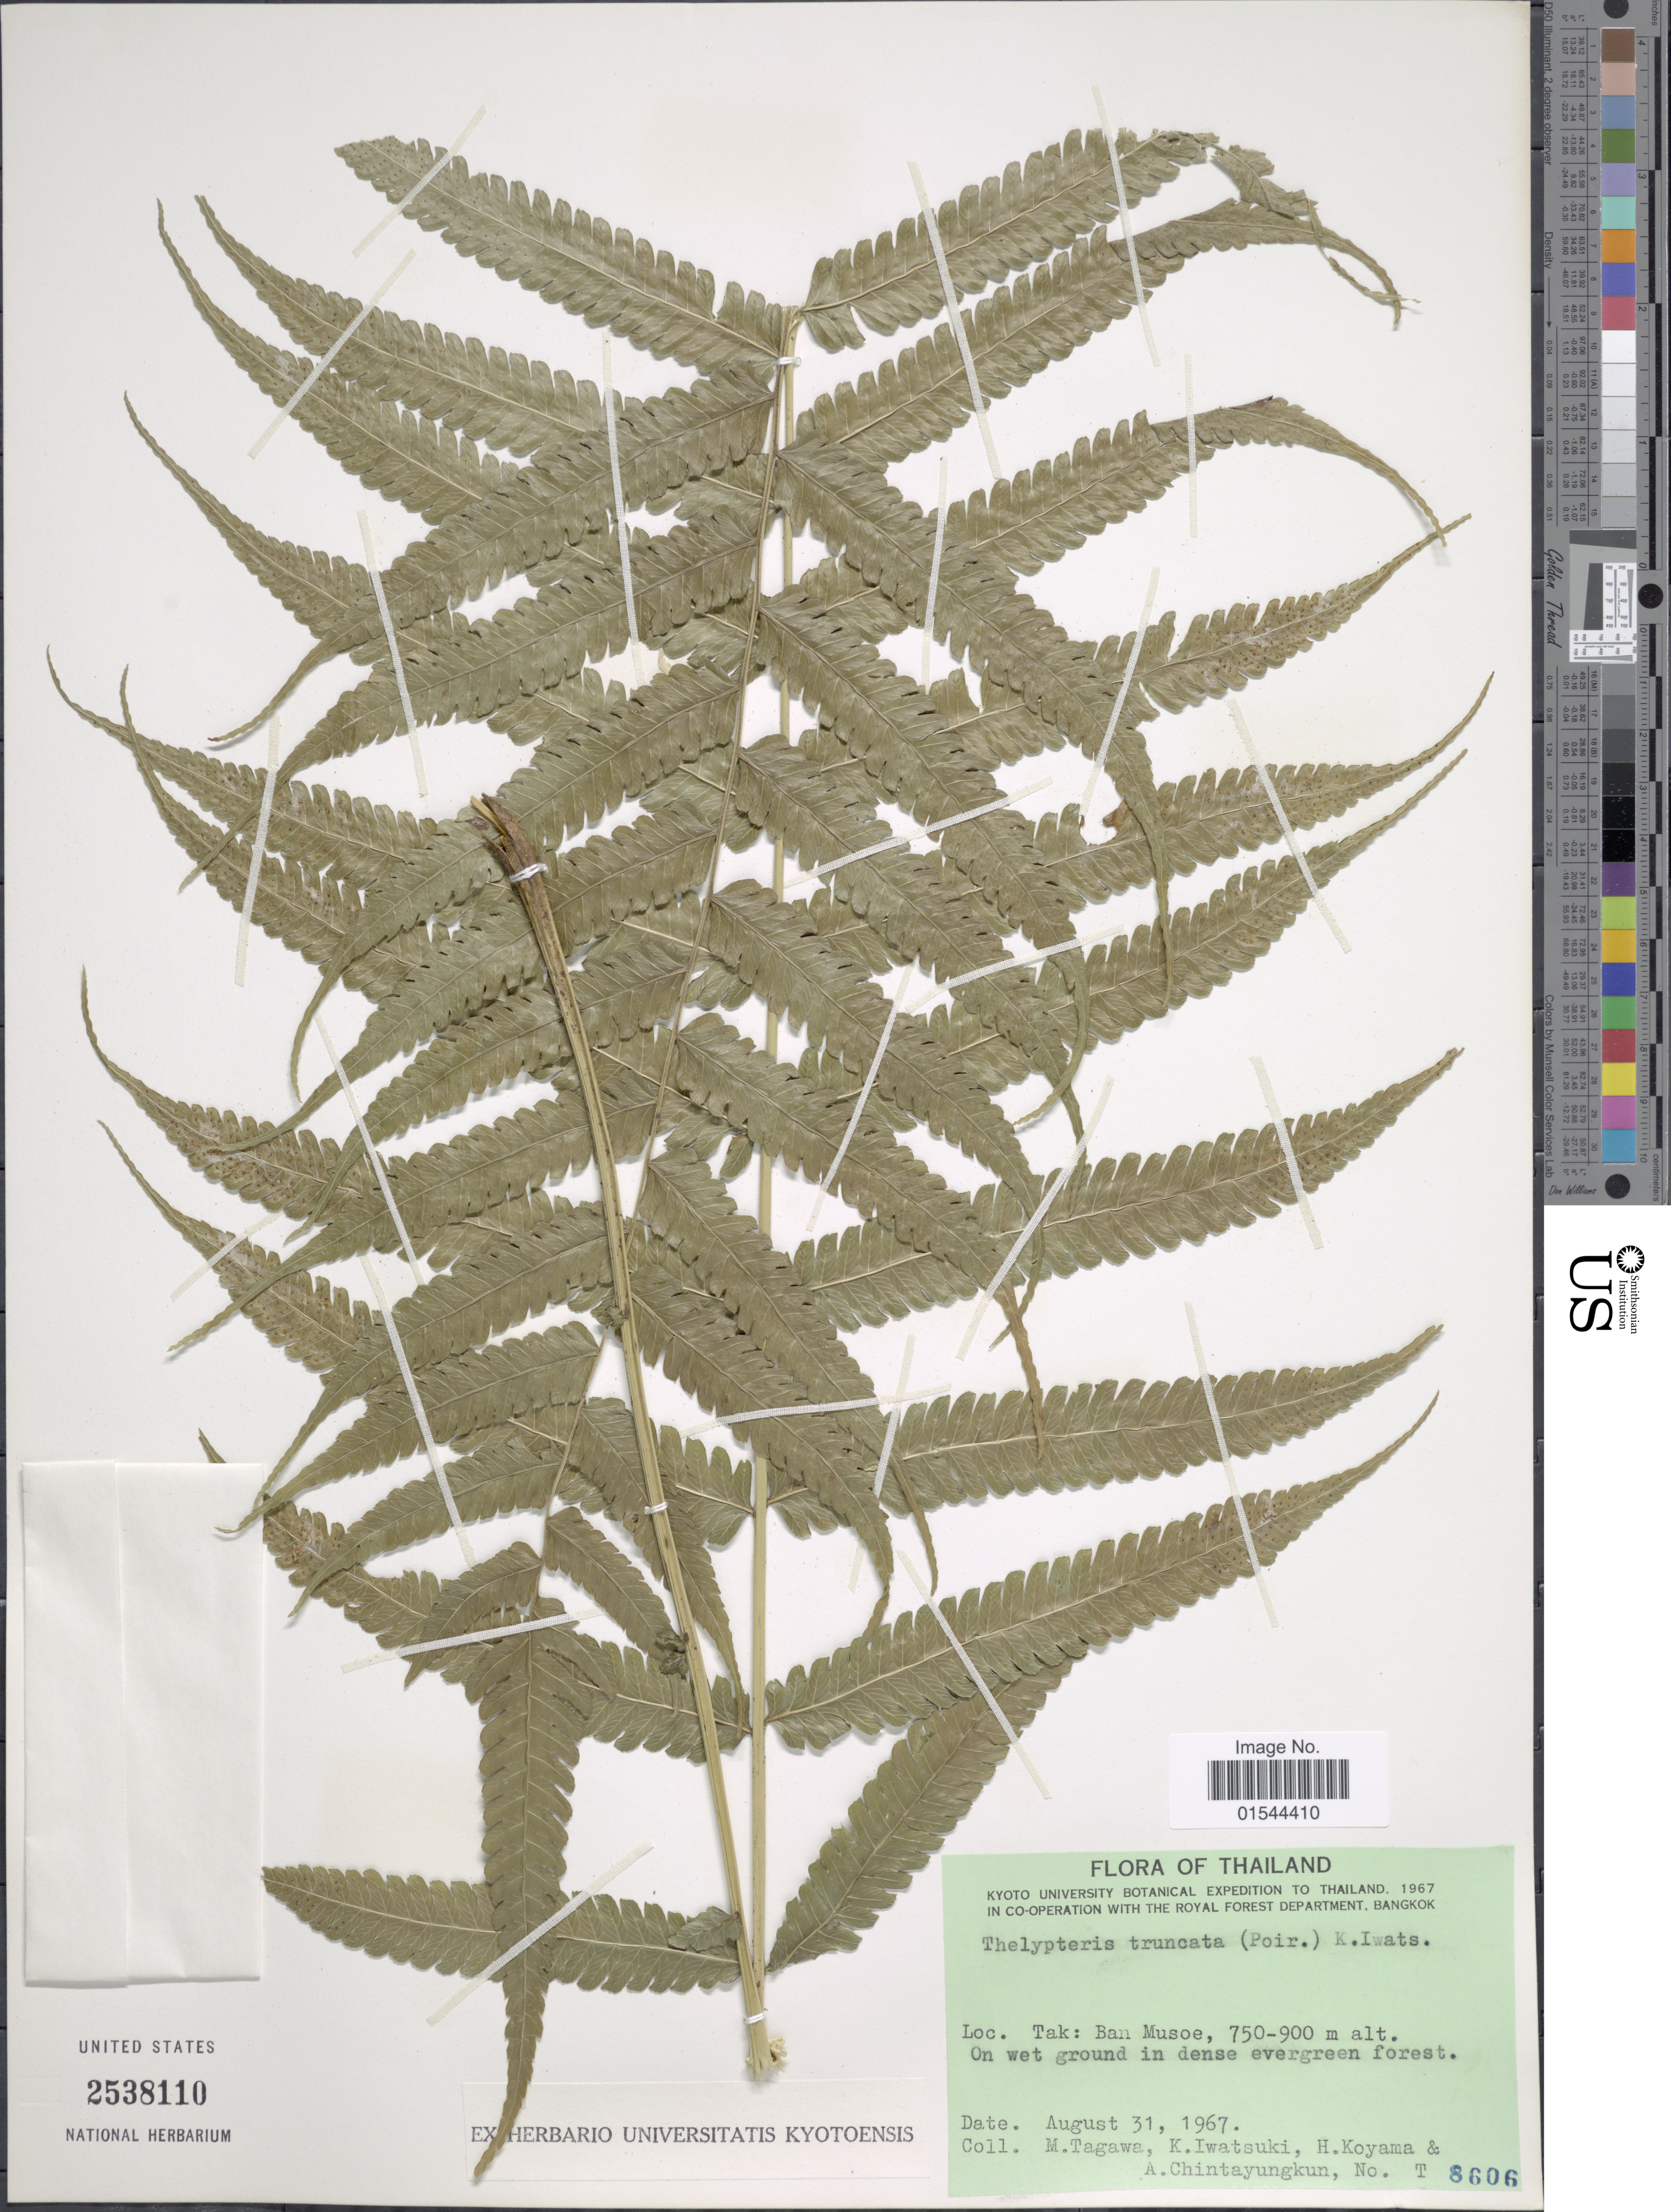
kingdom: Plantae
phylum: Tracheophyta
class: Polypodiopsida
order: Polypodiales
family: Thelypteridaceae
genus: Pneumatopteris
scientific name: Pneumatopteris truncata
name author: (Poir.) Holttum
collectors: M. Tagawa, K. Iwatsuki, H. Koyama & A. Chintayungkun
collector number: T8606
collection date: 1967-08-31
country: Thailand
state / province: Tak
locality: Tak: Ban Musoe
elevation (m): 750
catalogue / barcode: US 2538110